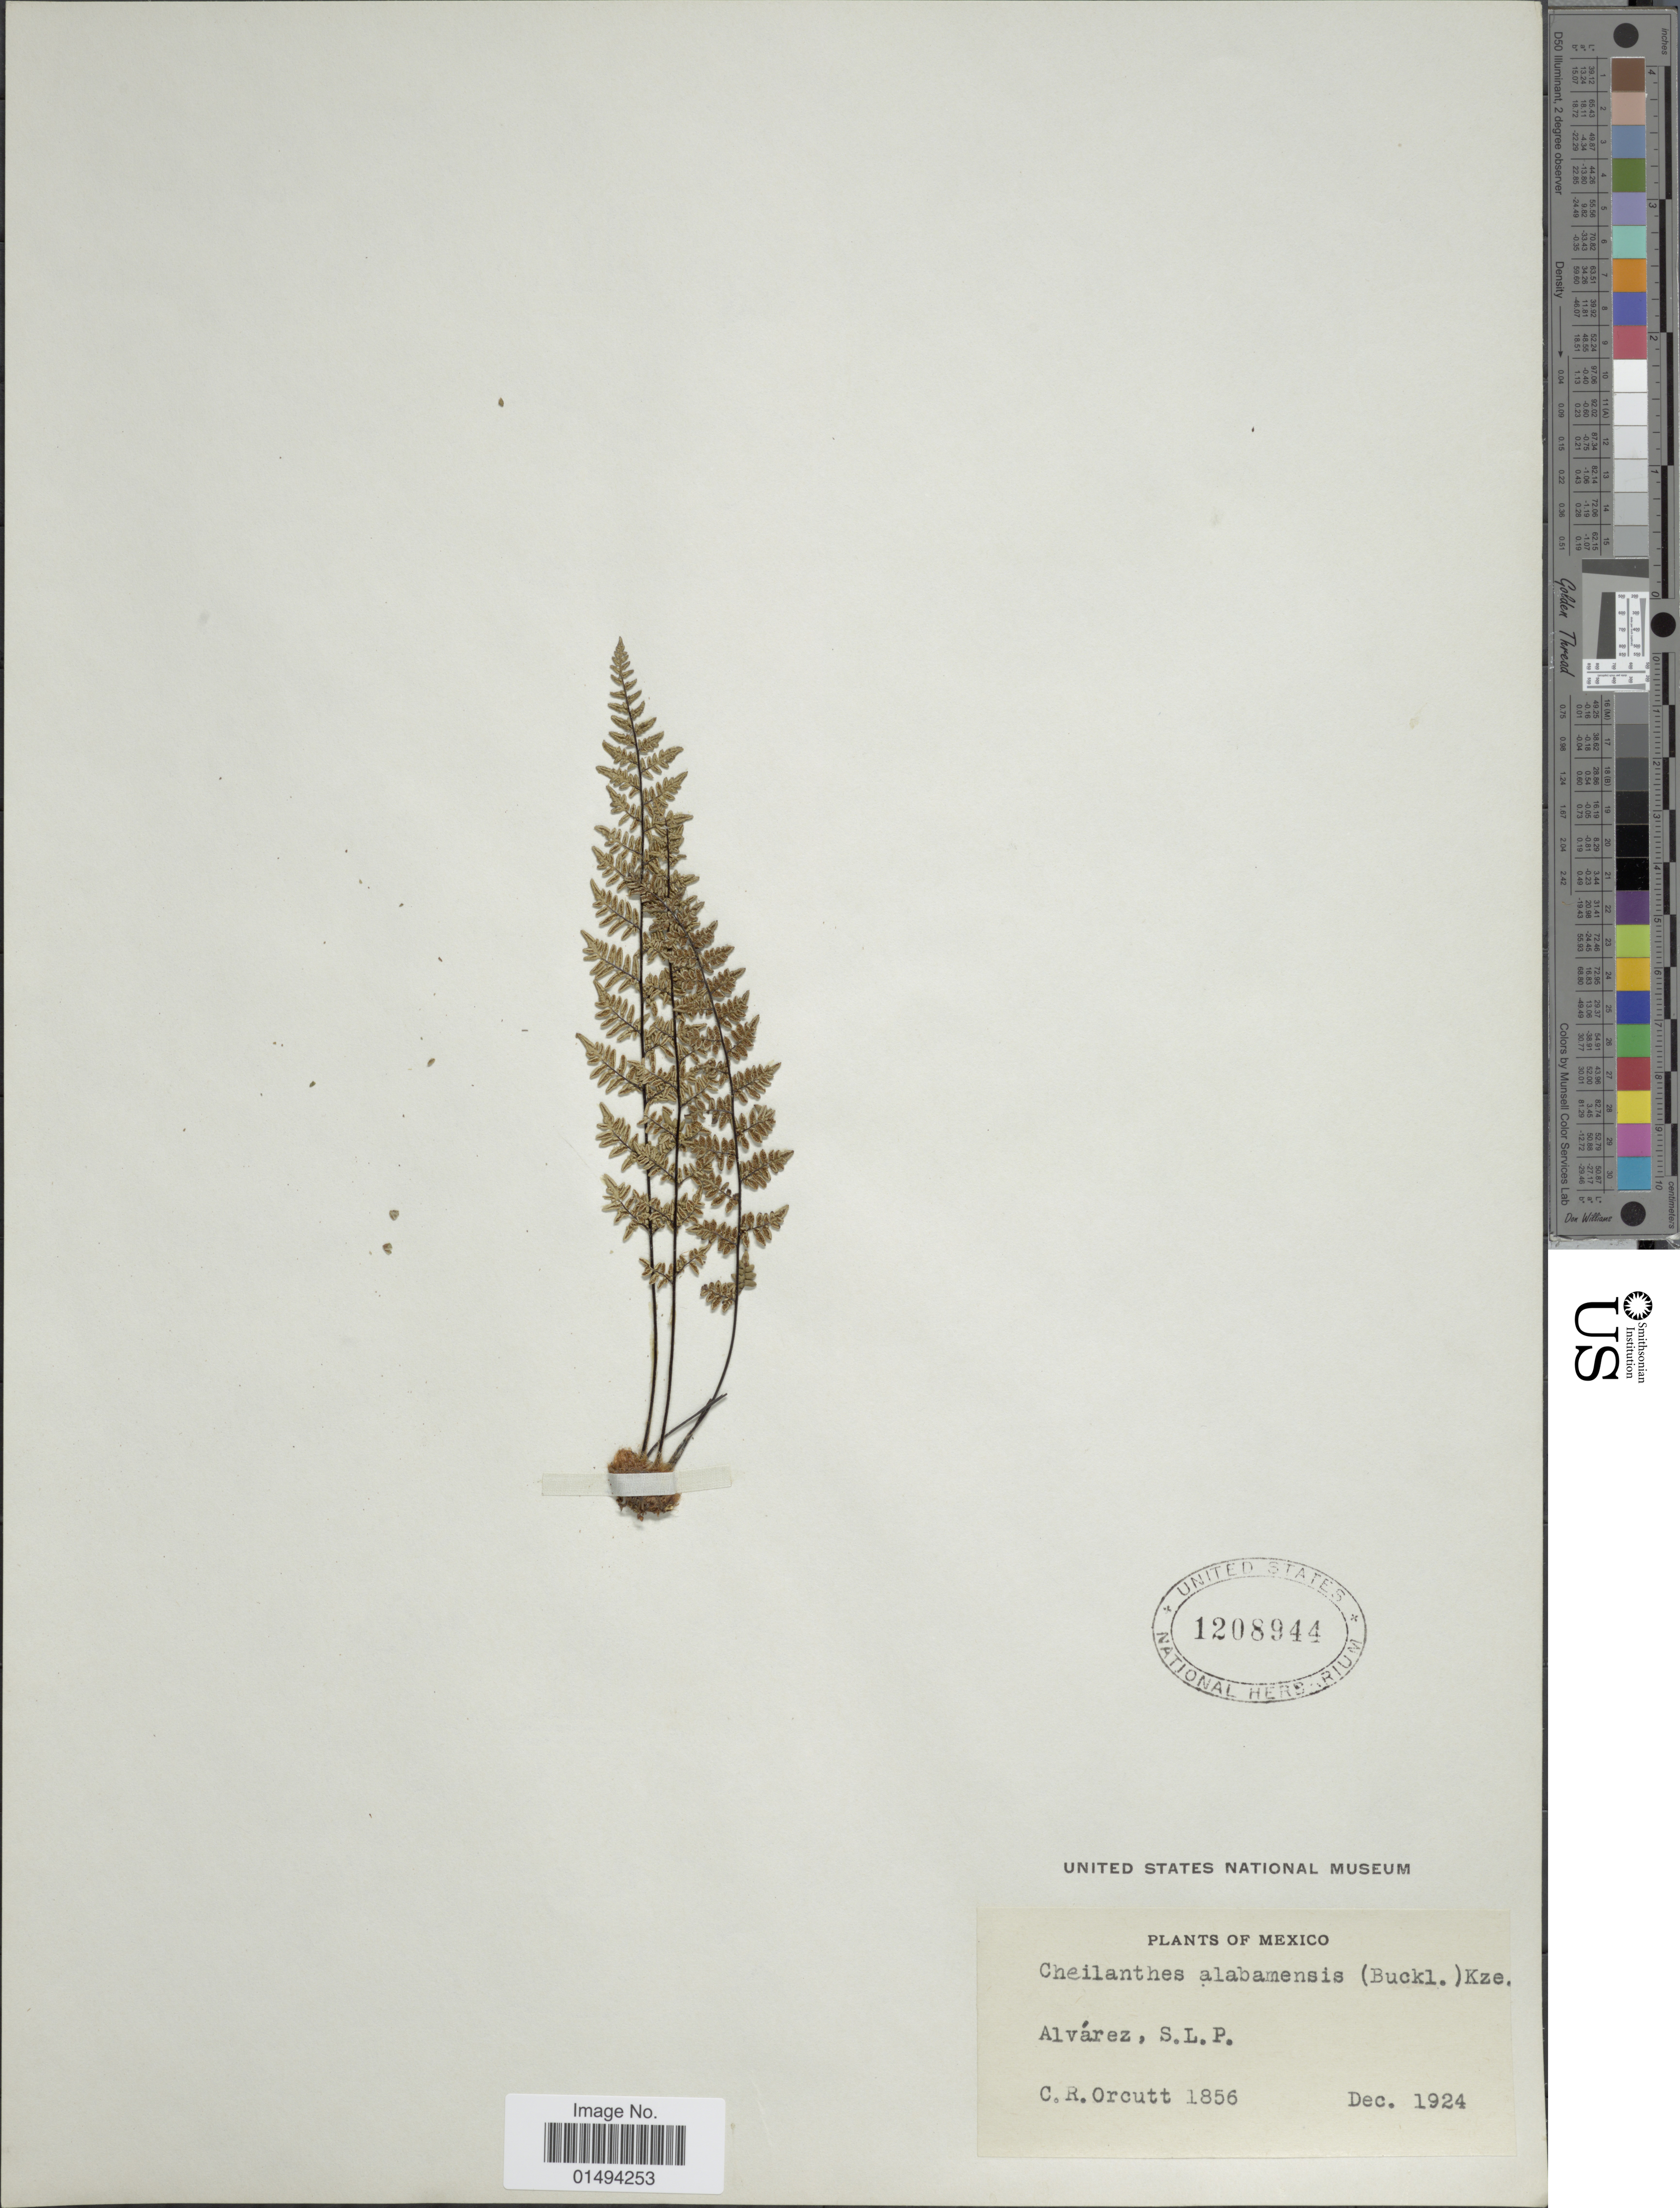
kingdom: Plantae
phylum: Tracheophyta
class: Polypodiopsida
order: Polypodiales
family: Pteridaceae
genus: Myriopteris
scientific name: Myriopteris alabamensis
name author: (Buckley) Grusz & Windham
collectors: C. R. Orcutt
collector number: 1856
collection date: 1924-12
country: Mexico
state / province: San Luis Potosí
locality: Alvarez, S.L.P.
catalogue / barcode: US 1208944